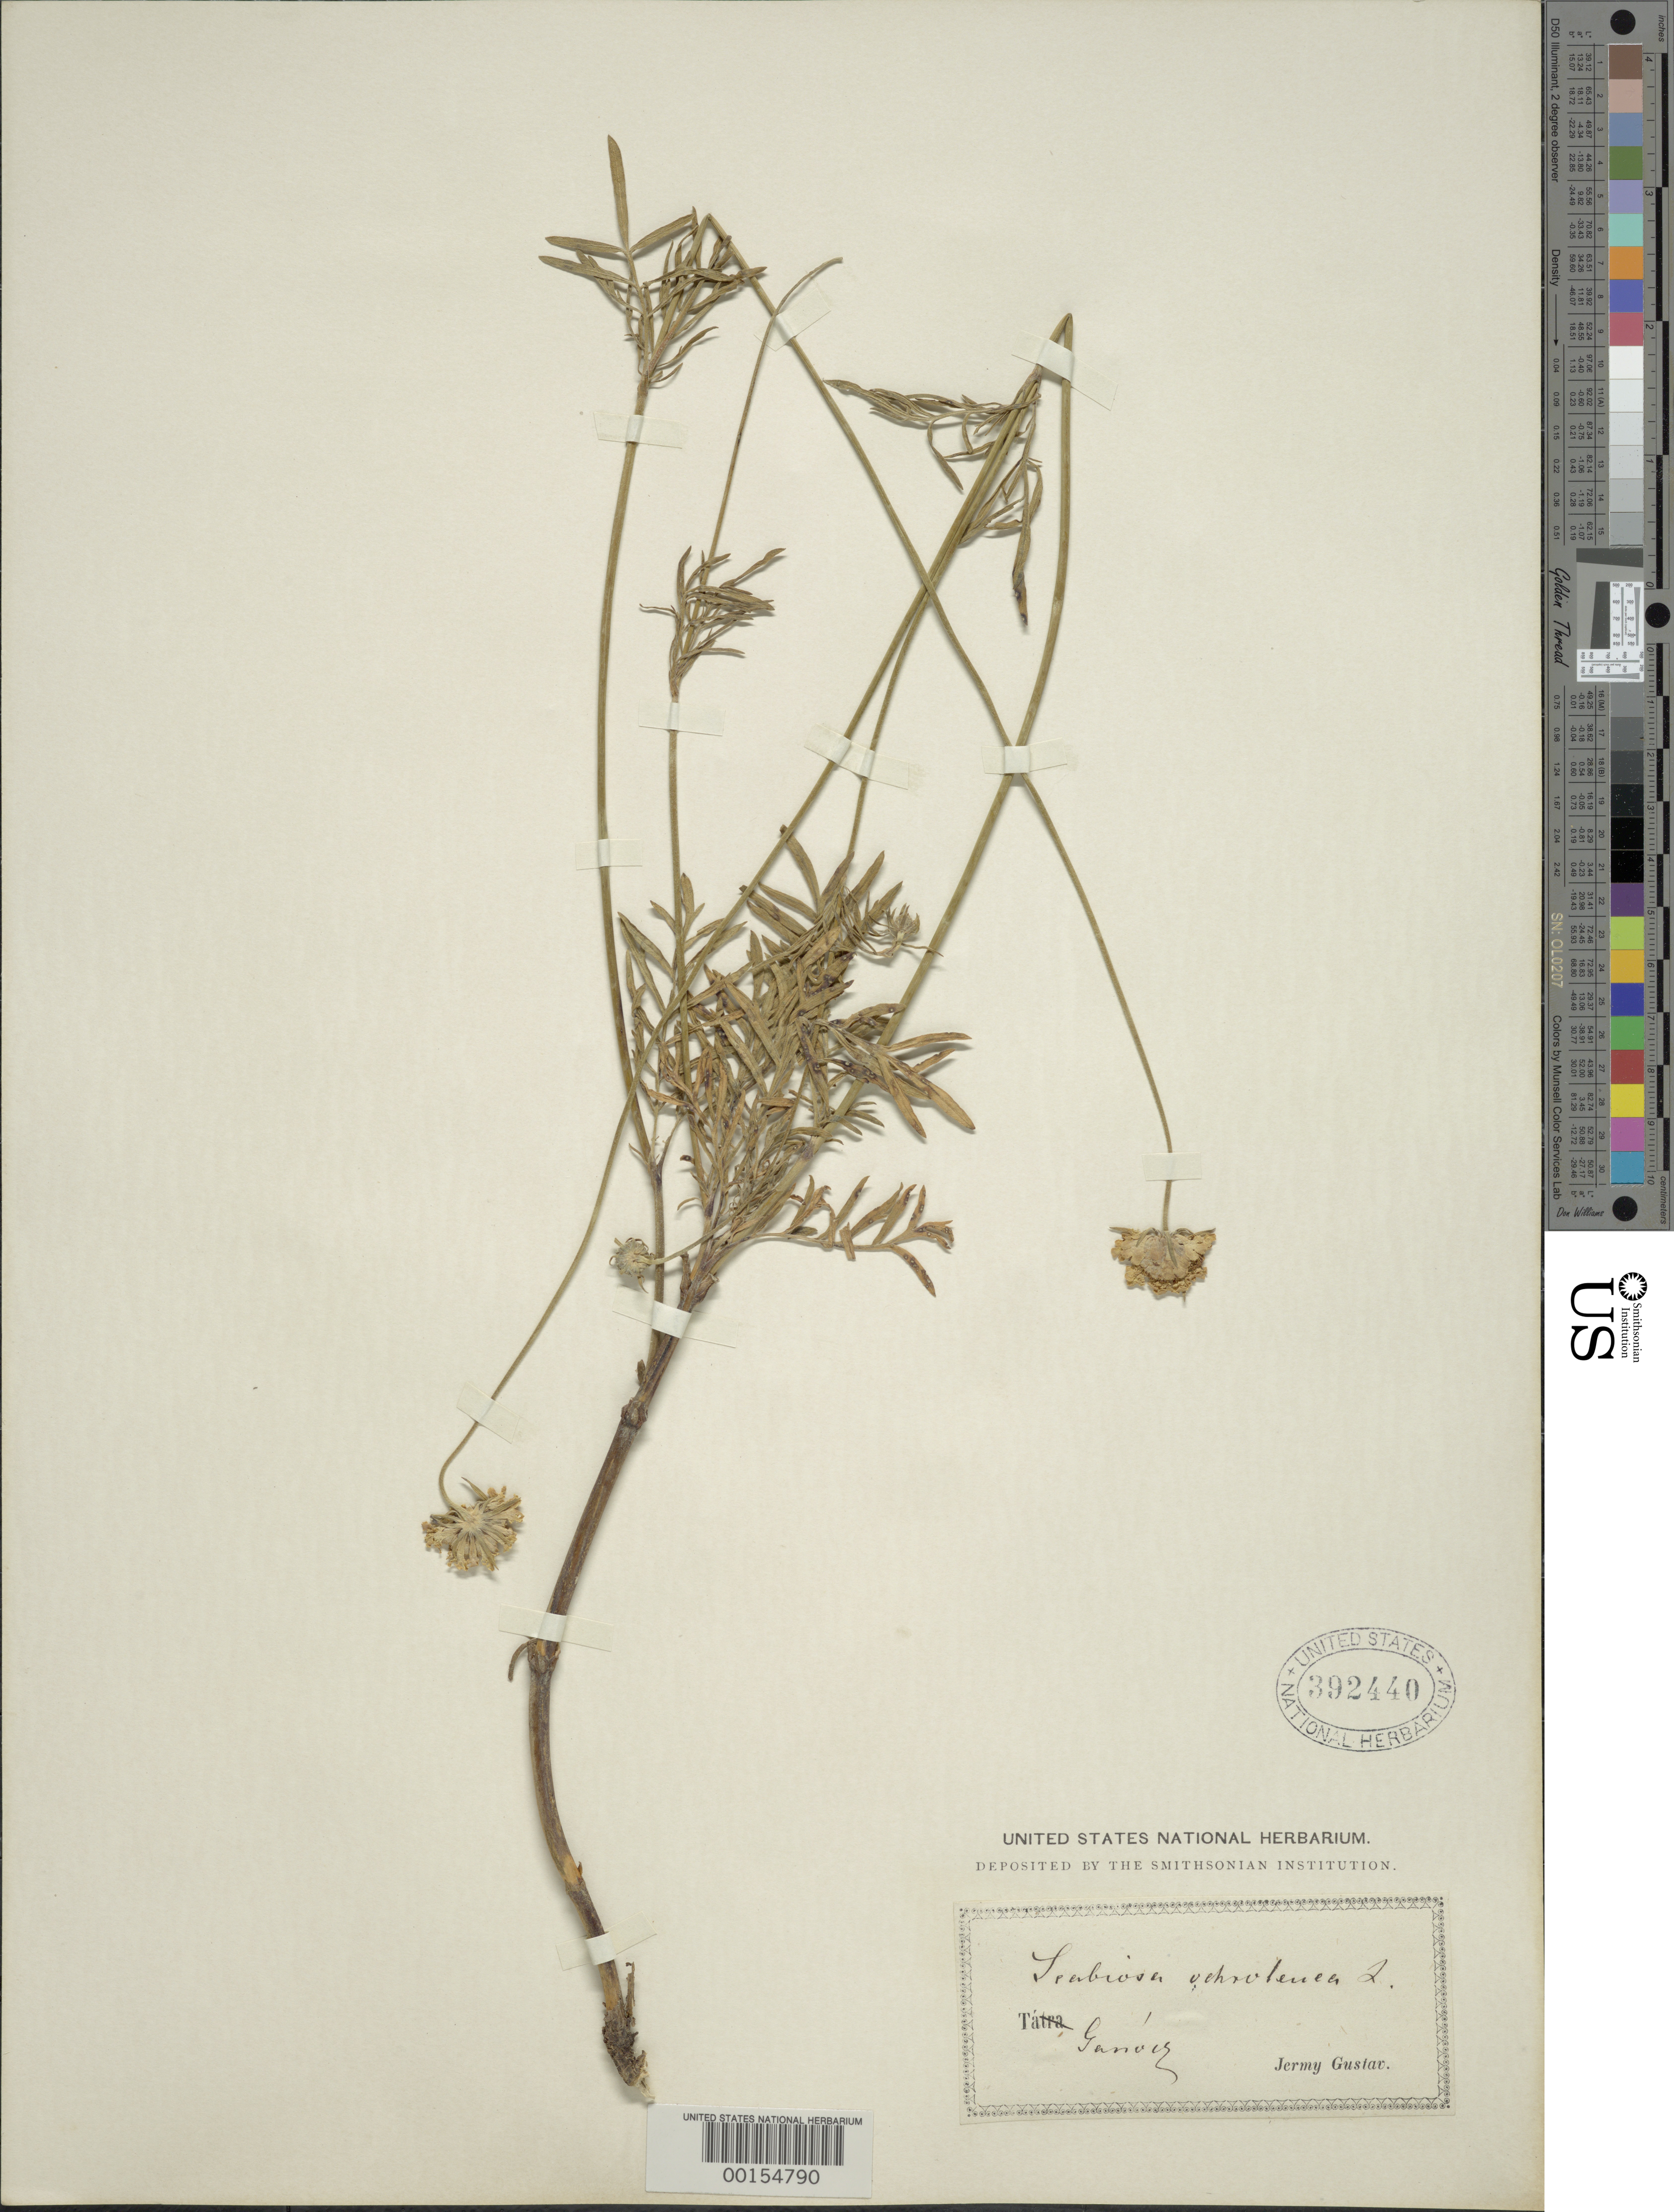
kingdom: Plantae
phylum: Tracheophyta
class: Magnoliopsida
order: Dipsacales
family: Caprifoliaceae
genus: Scabiosa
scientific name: Scabiosa ochroleuca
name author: L.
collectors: J. Gustav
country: Austria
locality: Genoir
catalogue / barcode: US 392440